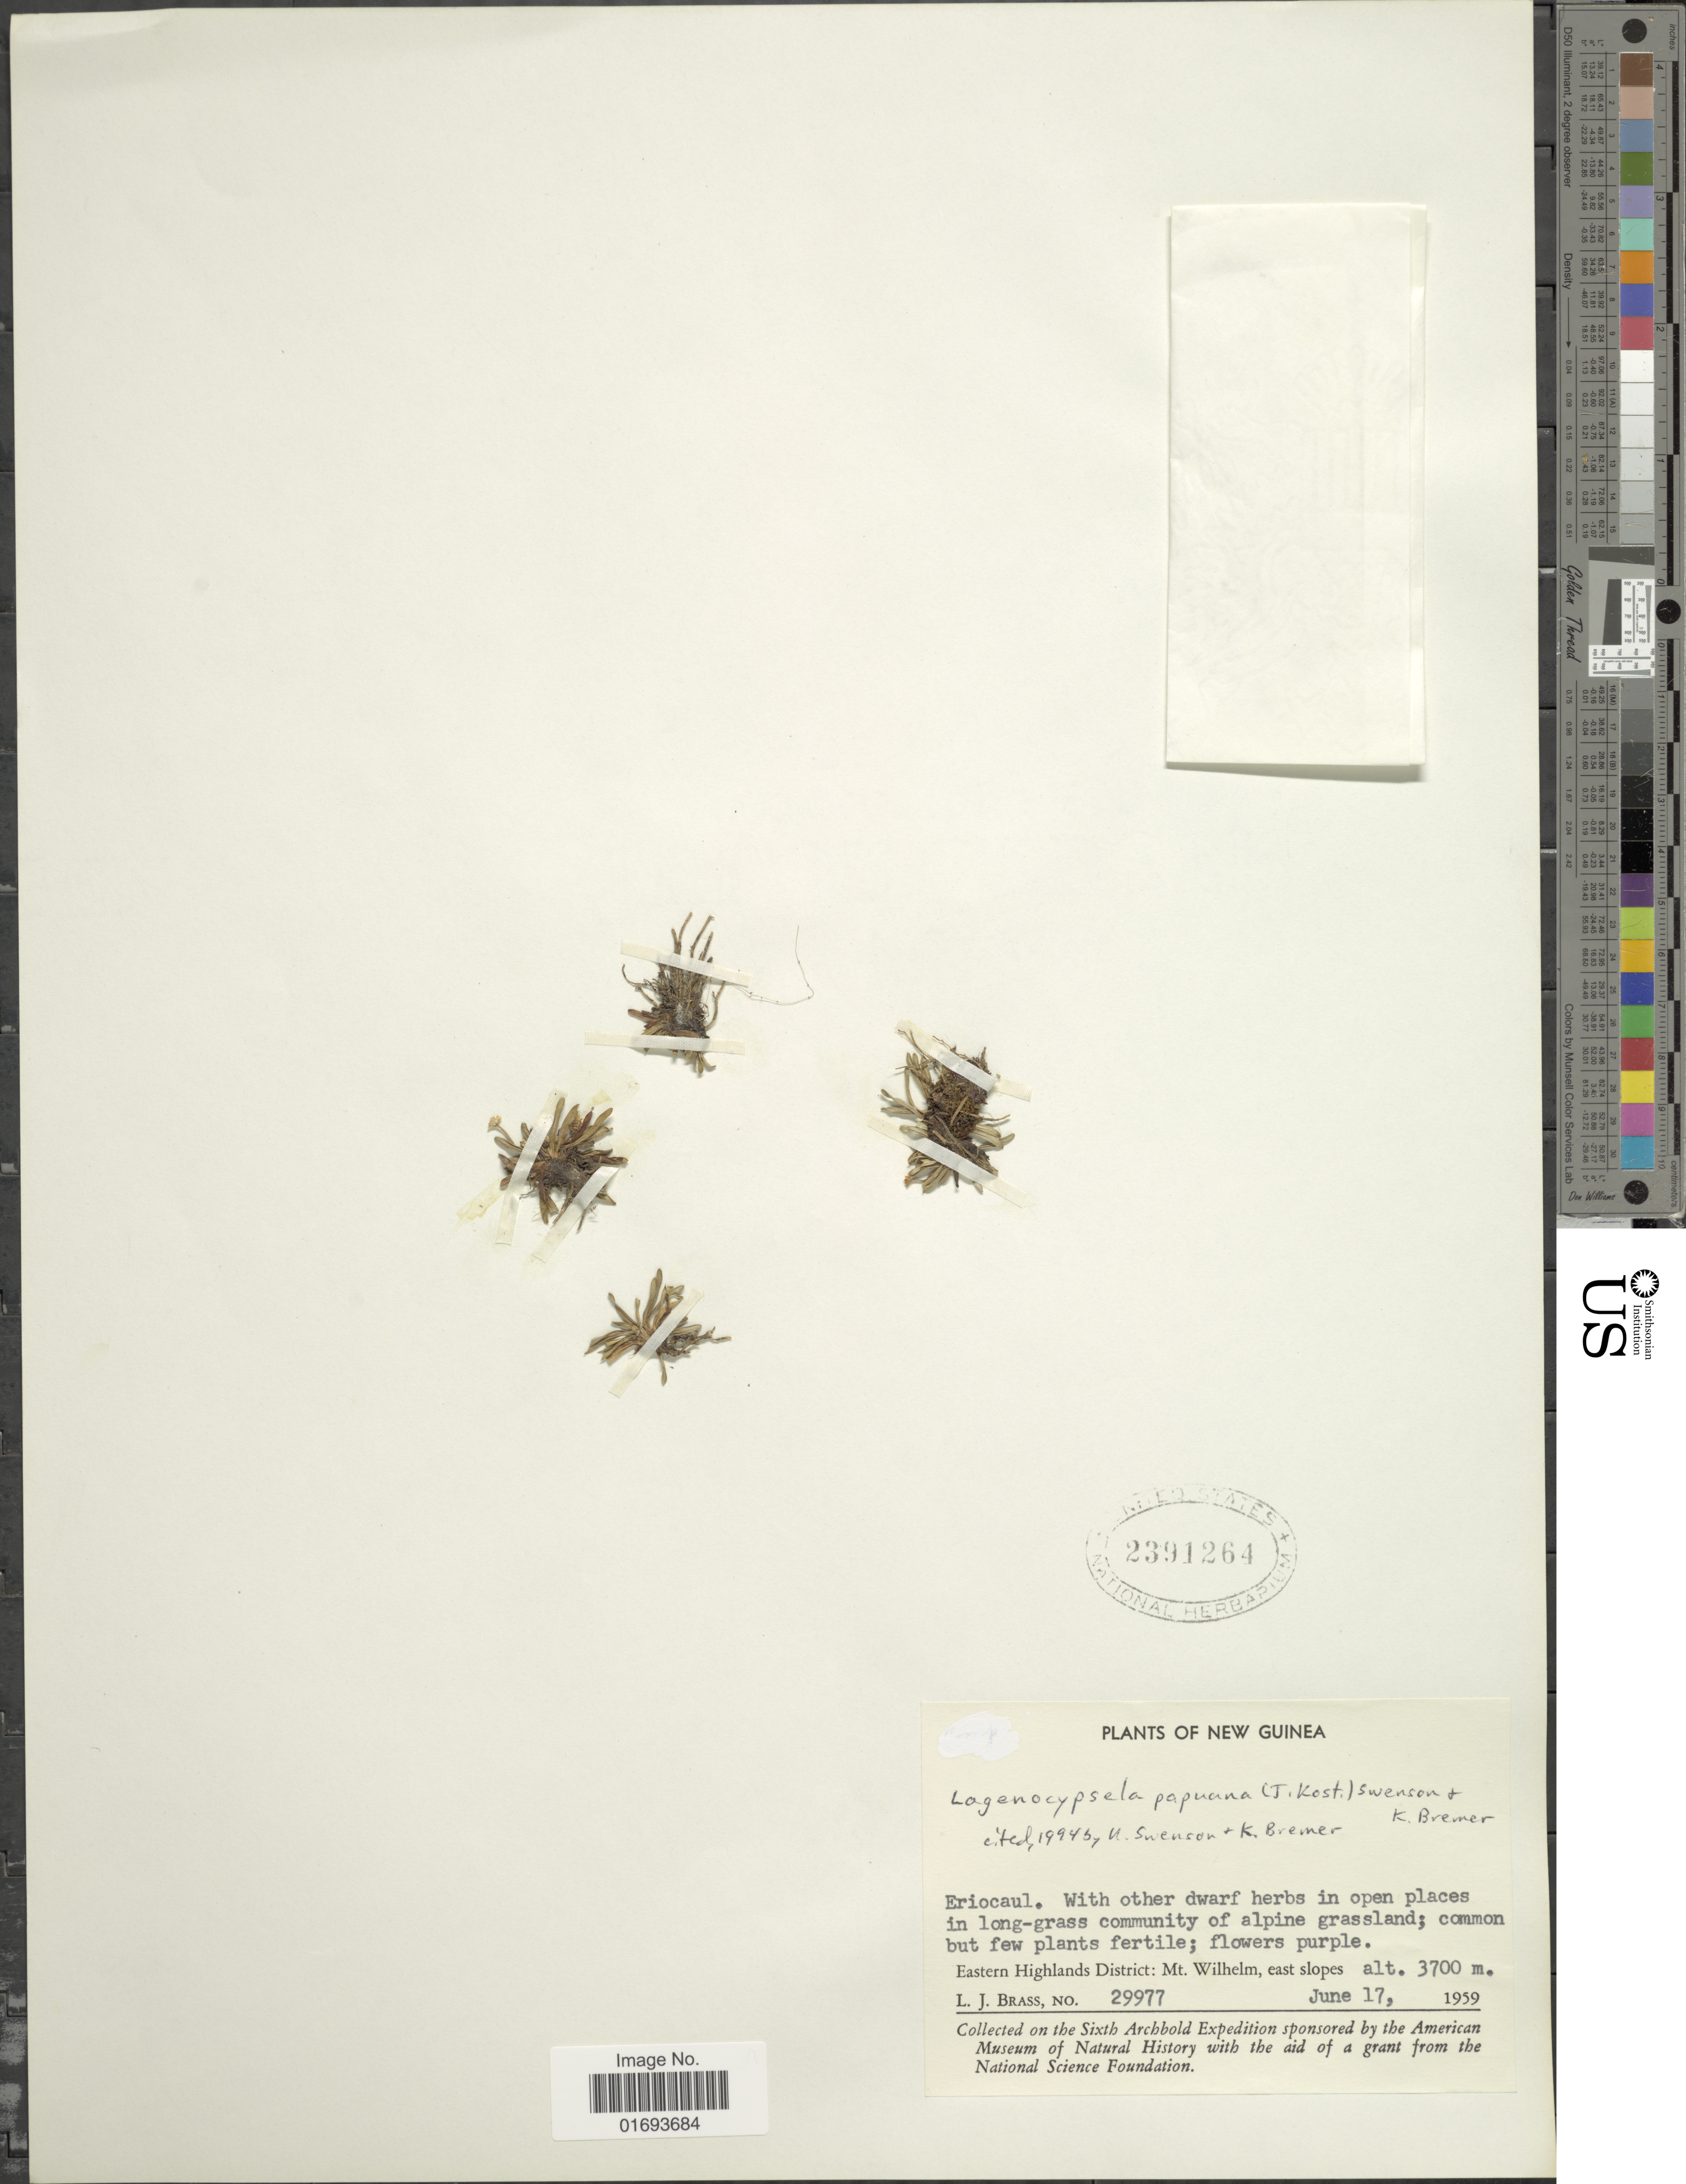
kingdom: Plantae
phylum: Tracheophyta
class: Magnoliopsida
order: Asterales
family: Asteraceae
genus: Lagenocypsela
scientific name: Lagenocypsela papuana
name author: (J. Kost.) Swenson & K. Bremer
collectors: L. J. Brass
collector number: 29977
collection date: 1959-06-17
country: Papua New Guinea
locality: New Guinea. Eastern Highlands District: Mt. Wilhelm, east slopes.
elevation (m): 3700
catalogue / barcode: US 2391264